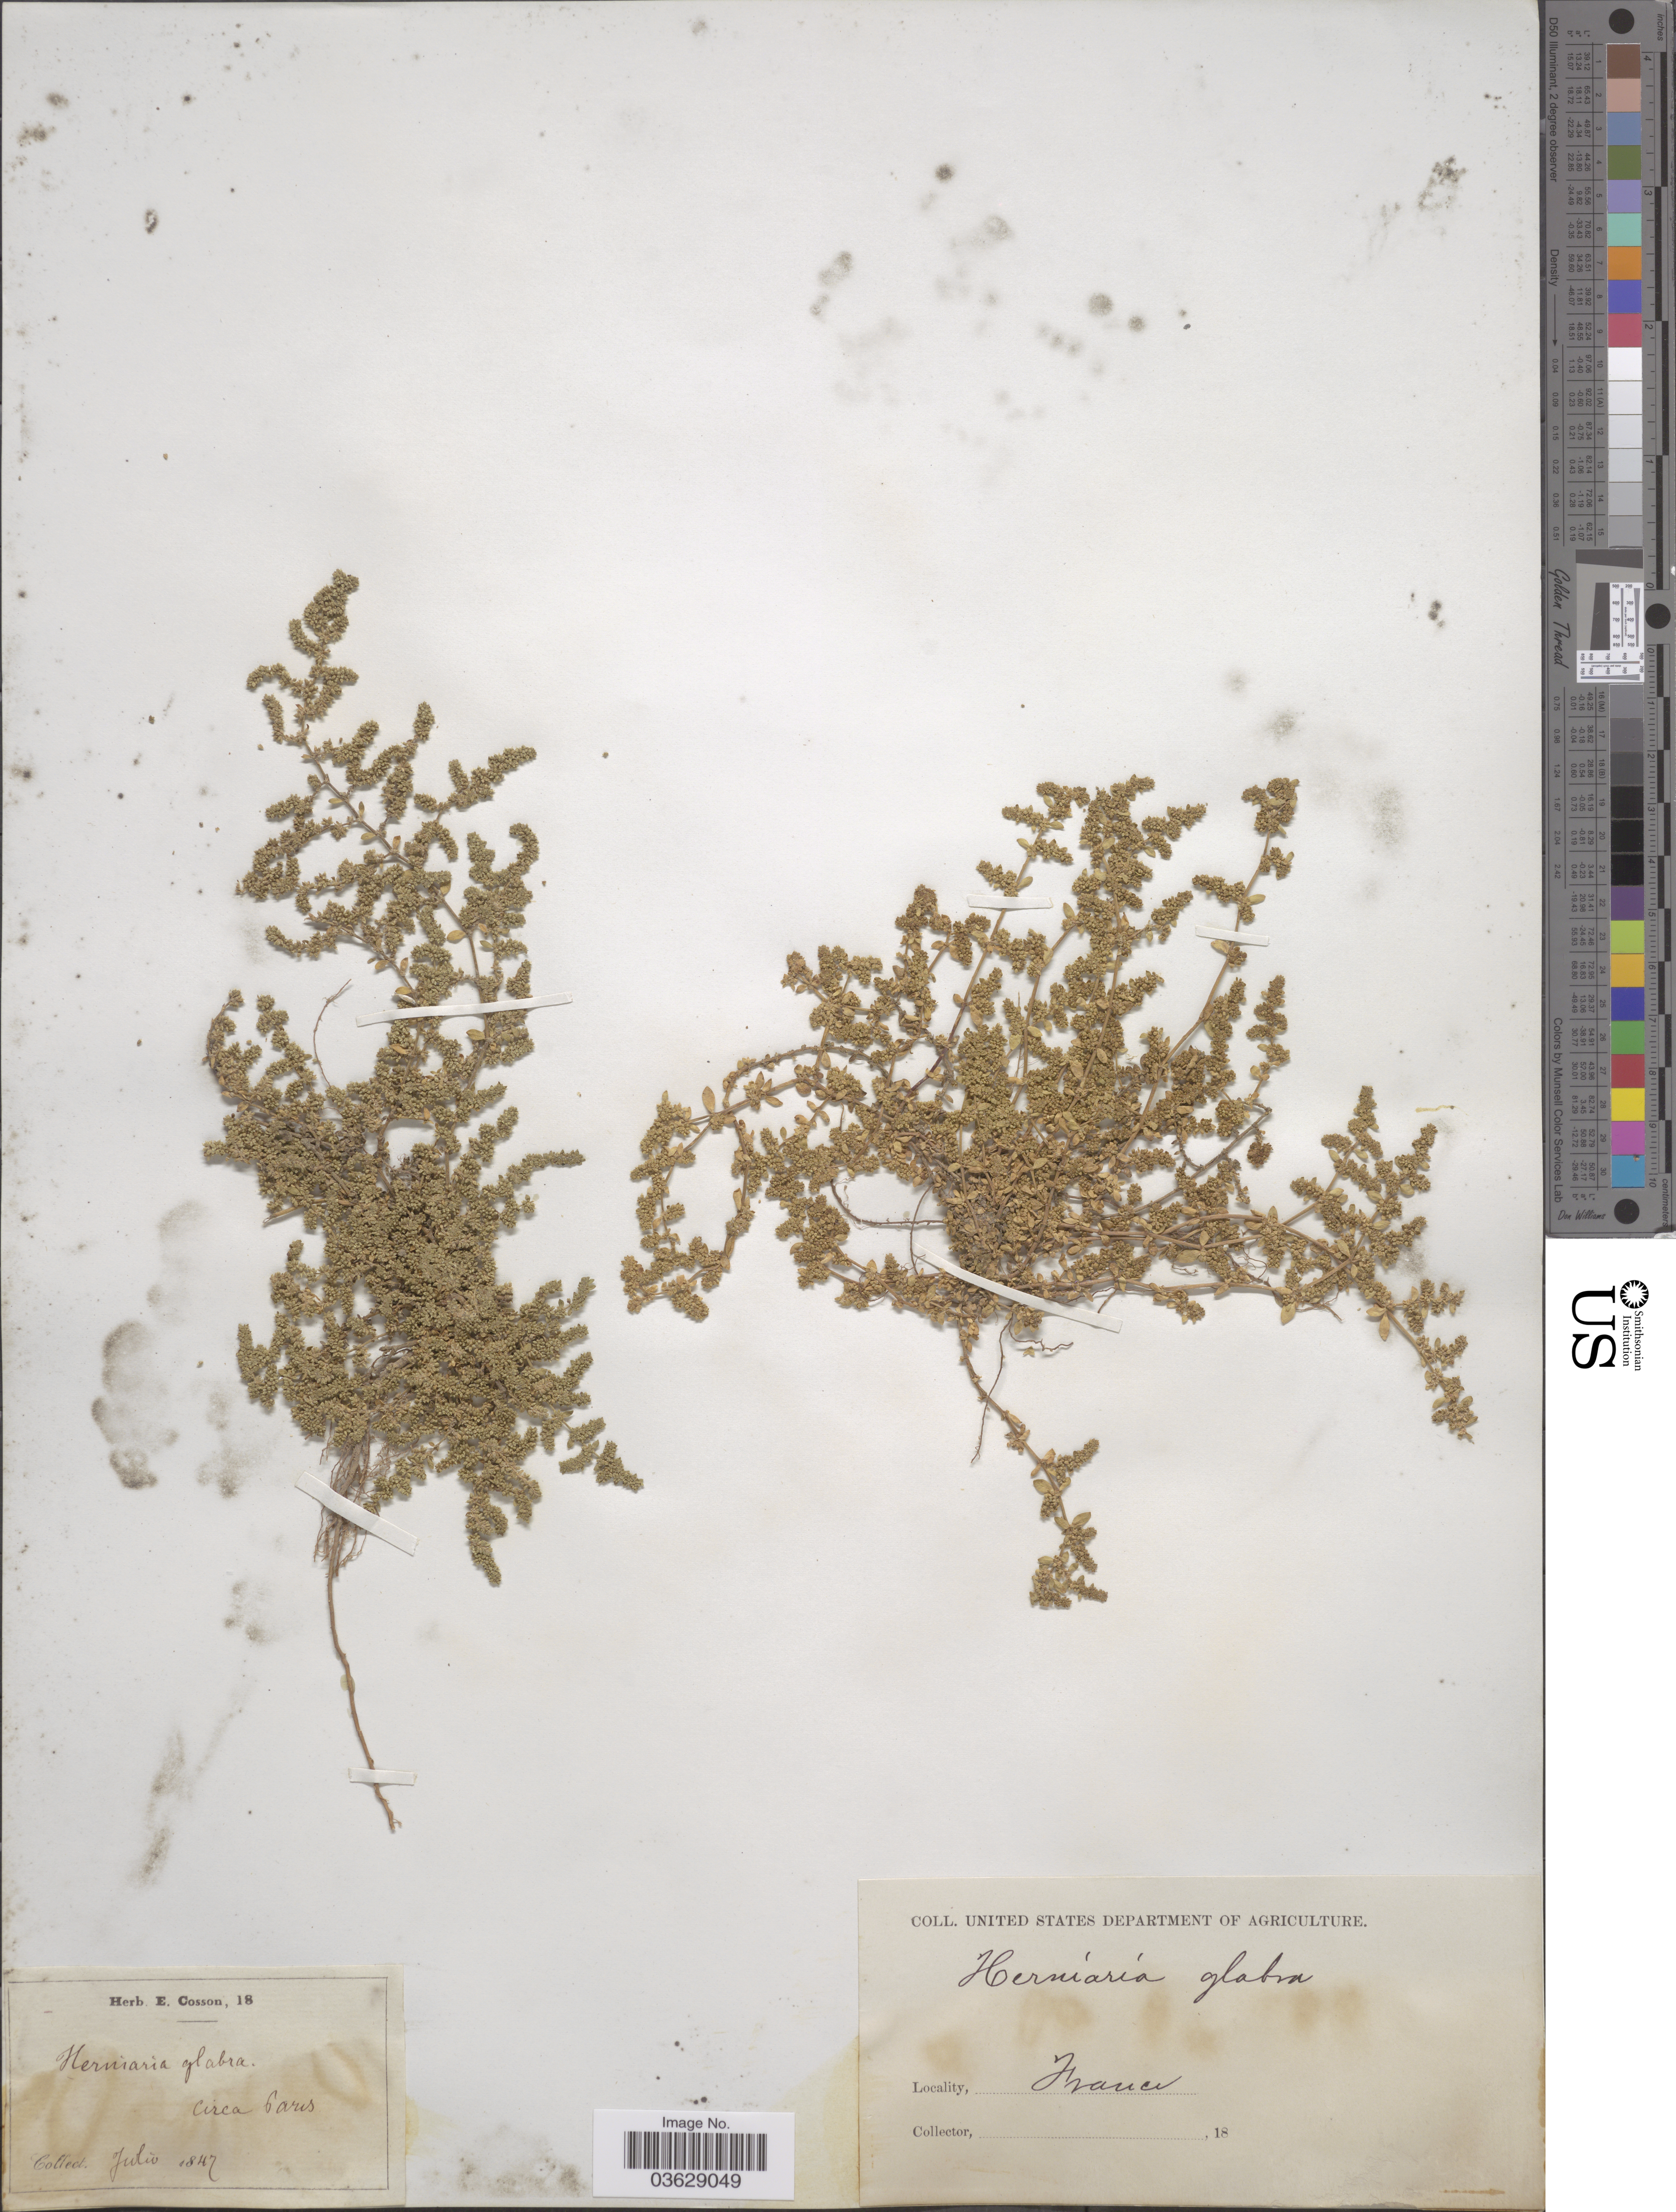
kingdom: Plantae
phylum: Tracheophyta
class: Magnoliopsida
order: Caryophyllales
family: Caryophyllaceae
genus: Herniaria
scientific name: Herniaria glabra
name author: L.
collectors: ex herb. Cosson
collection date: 1847-07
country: France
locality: Circa Paris.